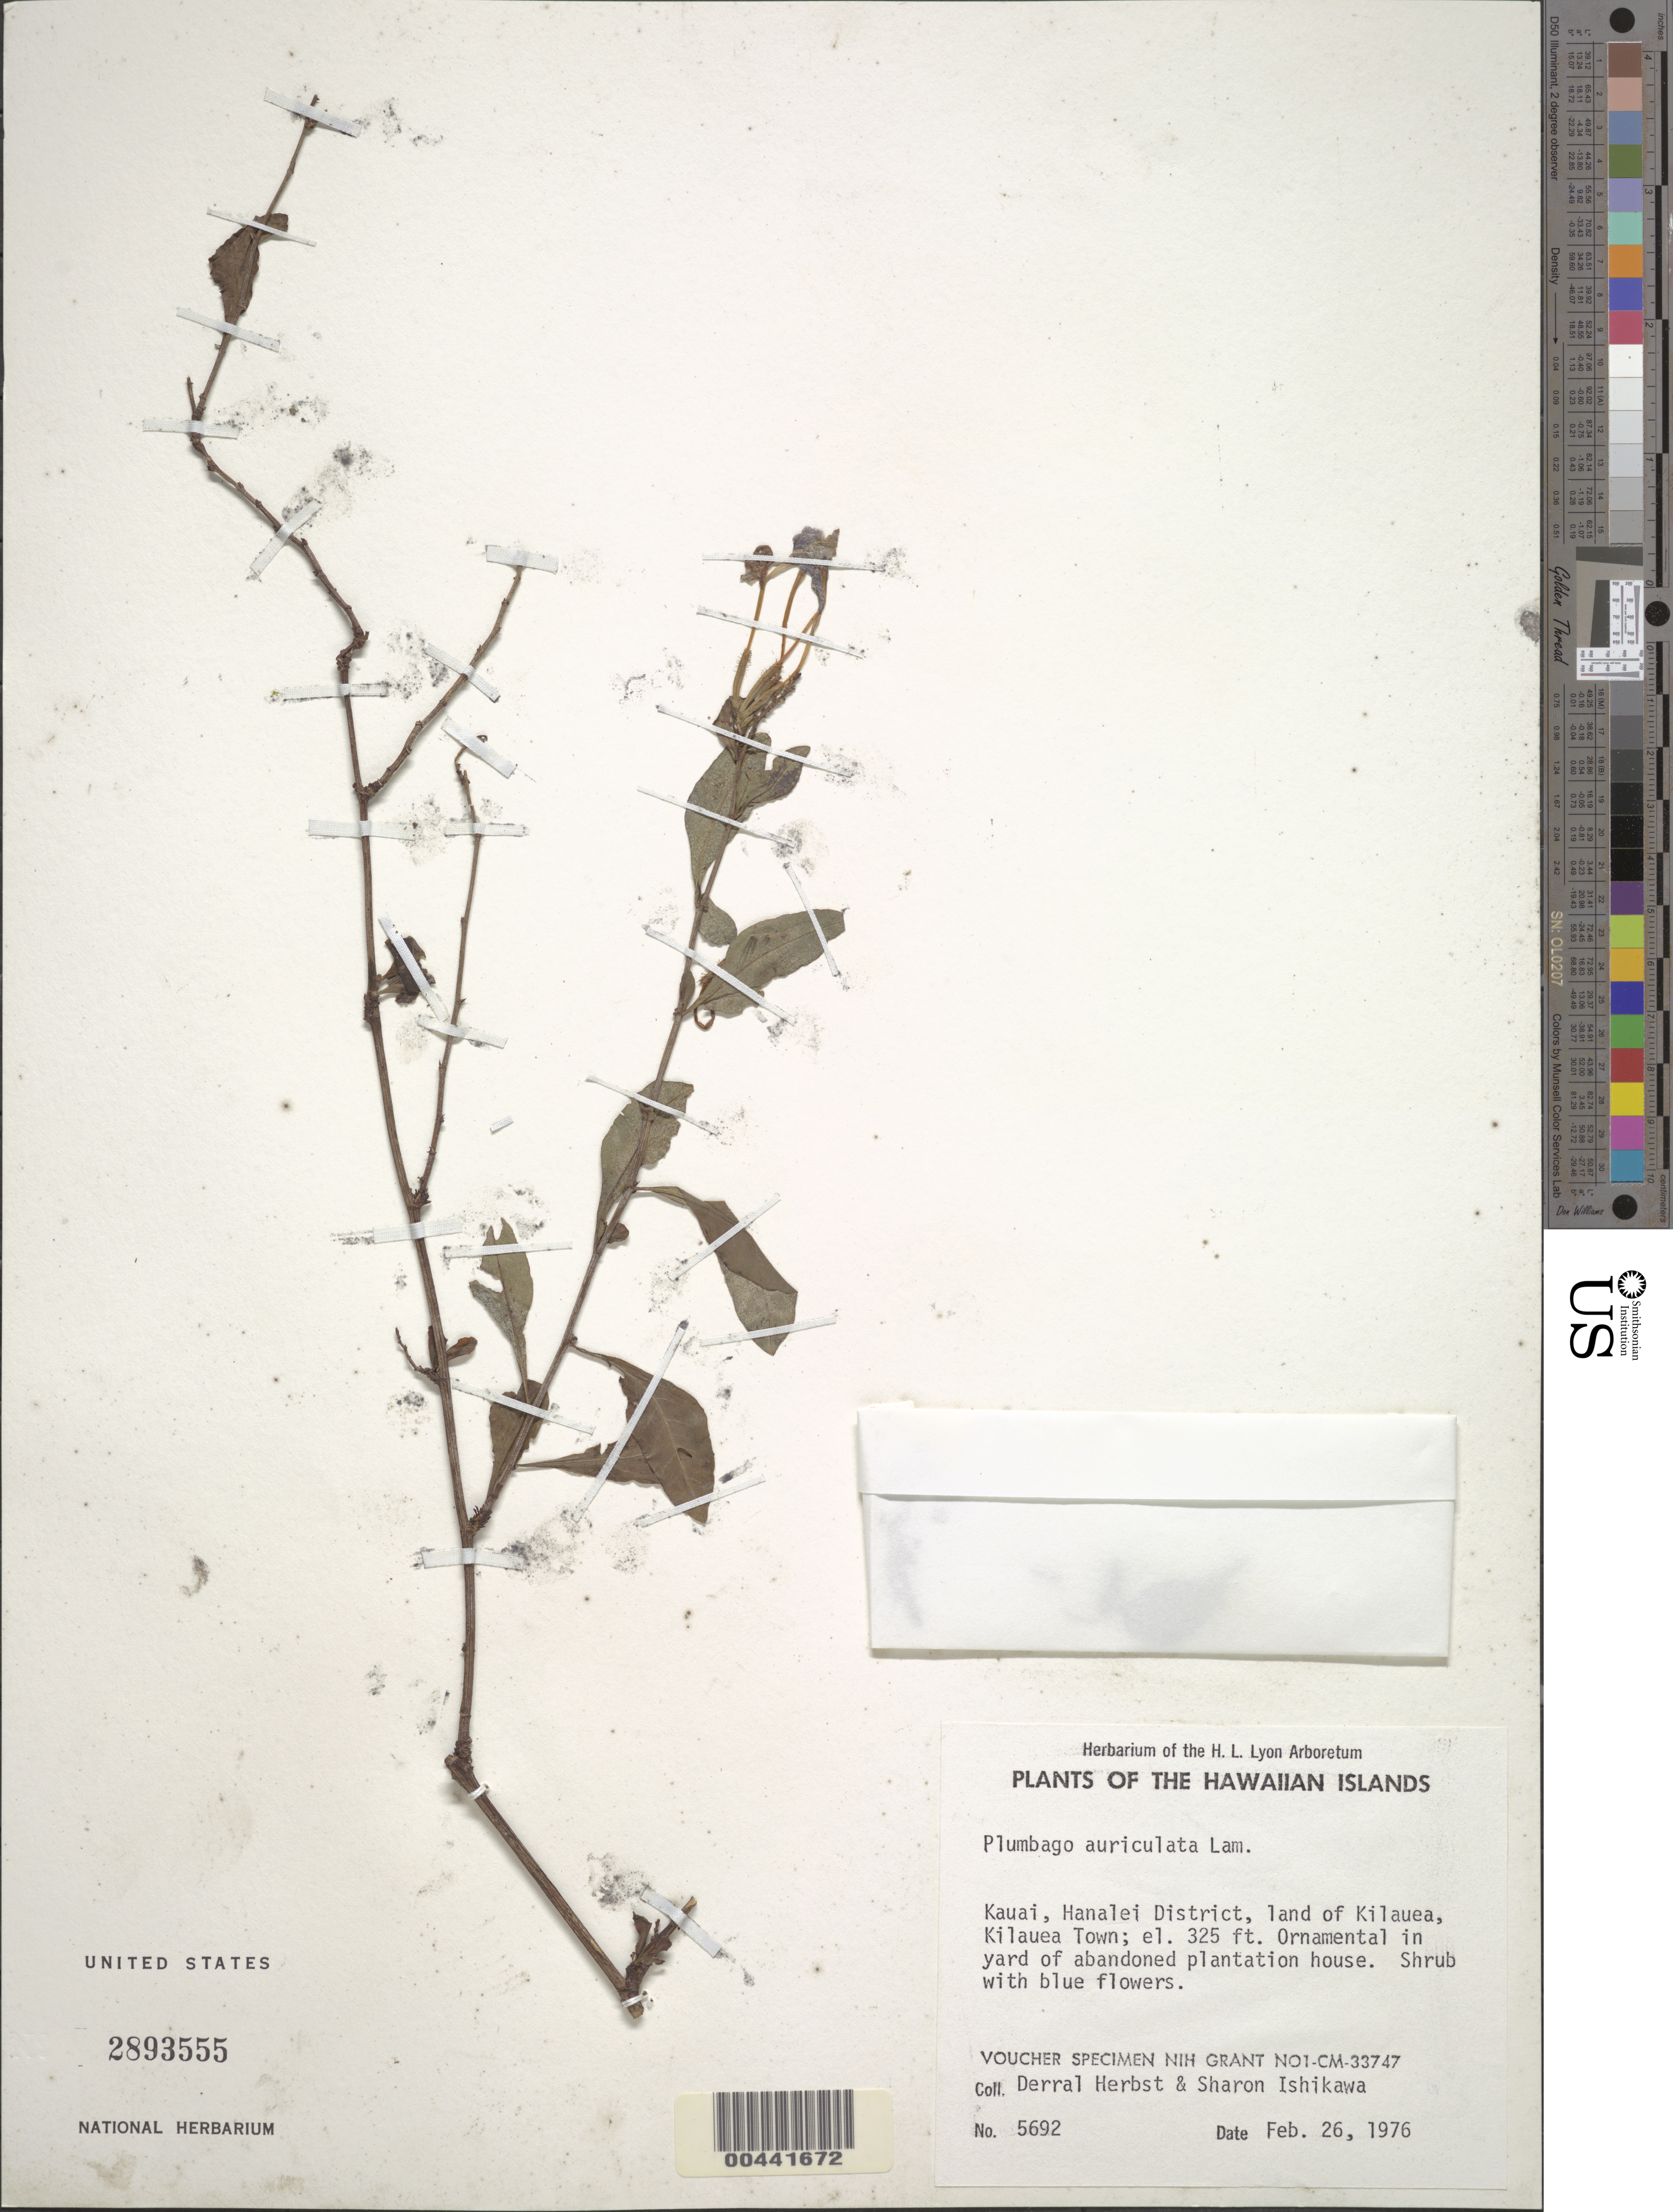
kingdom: Plantae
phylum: Tracheophyta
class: Magnoliopsida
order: Caryophyllales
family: Plumbaginaceae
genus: Plumbago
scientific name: Plumbago auriculata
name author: Lam.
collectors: D. R. Herbst & S. Ishikawa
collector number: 5692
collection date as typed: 26 Feb 1976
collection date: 1976-02-26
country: United States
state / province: Hawaii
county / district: Kauai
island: Kaua'i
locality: Hanalei Dist., land of Kilauea, Kilauea Town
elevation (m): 99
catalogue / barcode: US 2893555